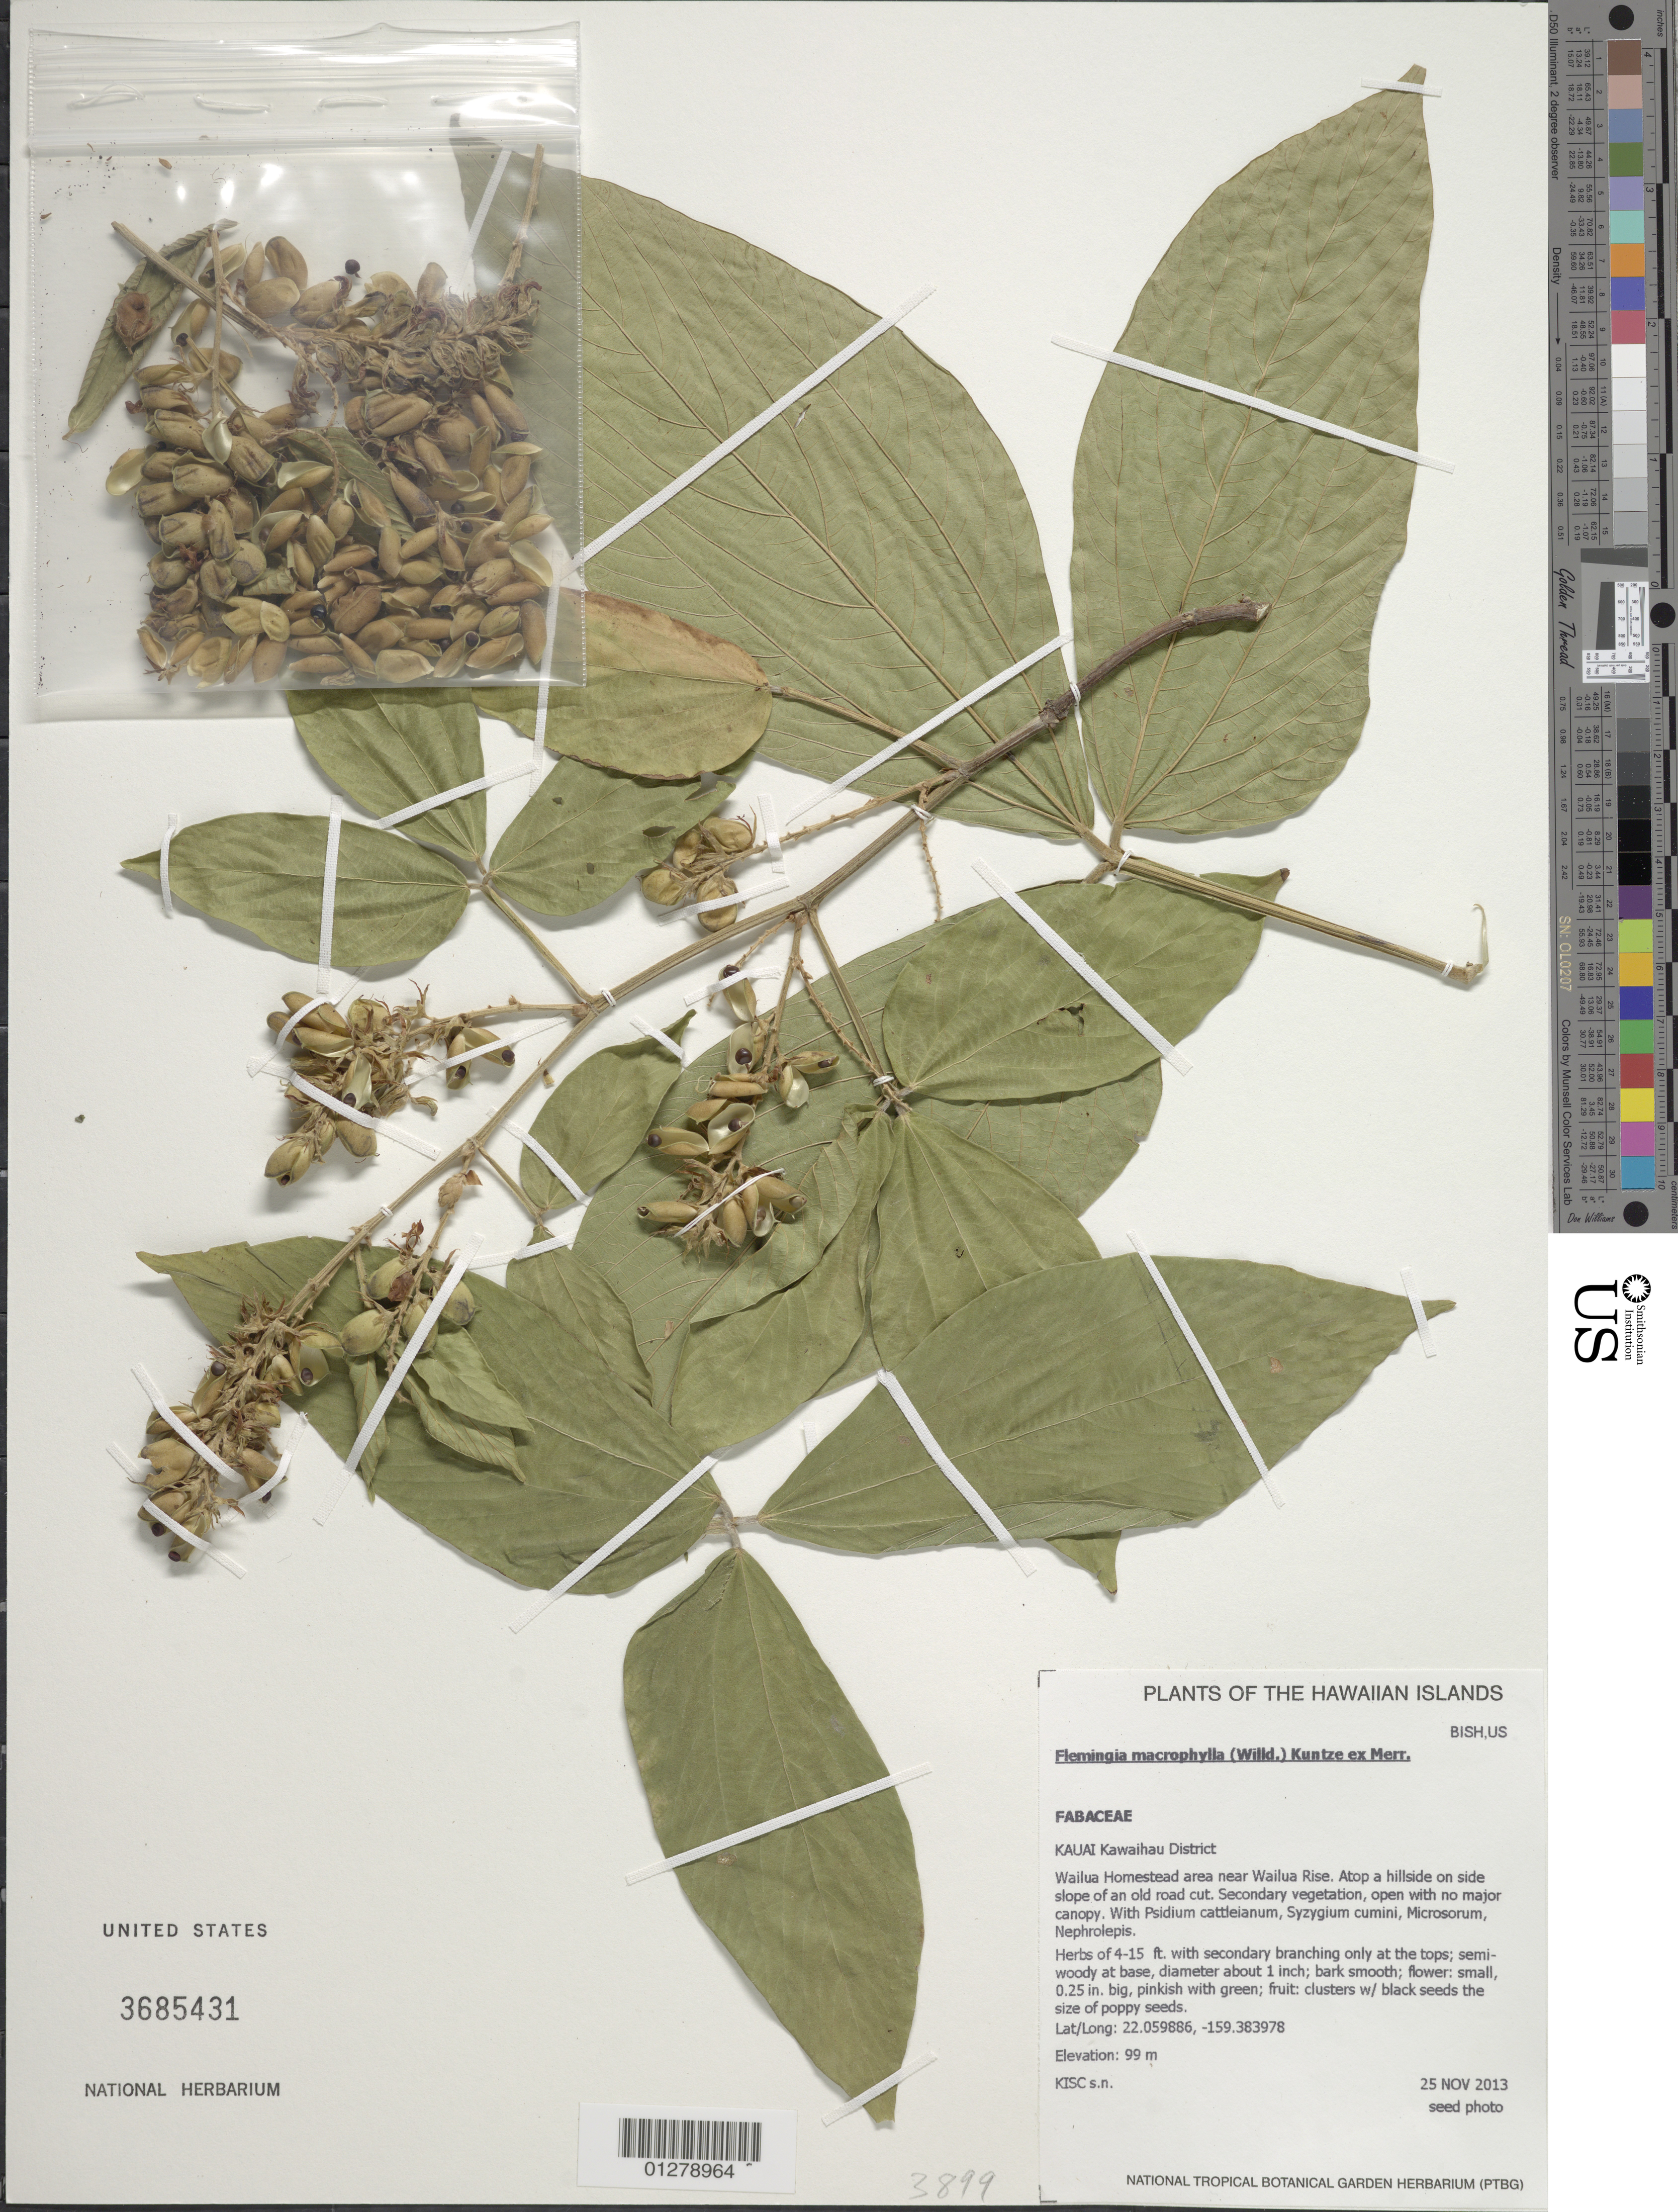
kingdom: Plantae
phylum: Tracheophyta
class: Magnoliopsida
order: Fabales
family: Fabaceae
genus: Flemingia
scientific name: Flemingia macrophylla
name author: (Willd.) Kuntze ex Merr.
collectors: Kaua'i Invasive Species Council (KISC)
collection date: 2013-11-25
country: United States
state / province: Hawaii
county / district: Kauai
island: Kaua'i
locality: Kawaihau District, Wailua Homestead area near Wailua Rise, atop a hillside on side slope of an old road cut.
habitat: Secondary vegetation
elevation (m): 99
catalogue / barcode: US 3685431